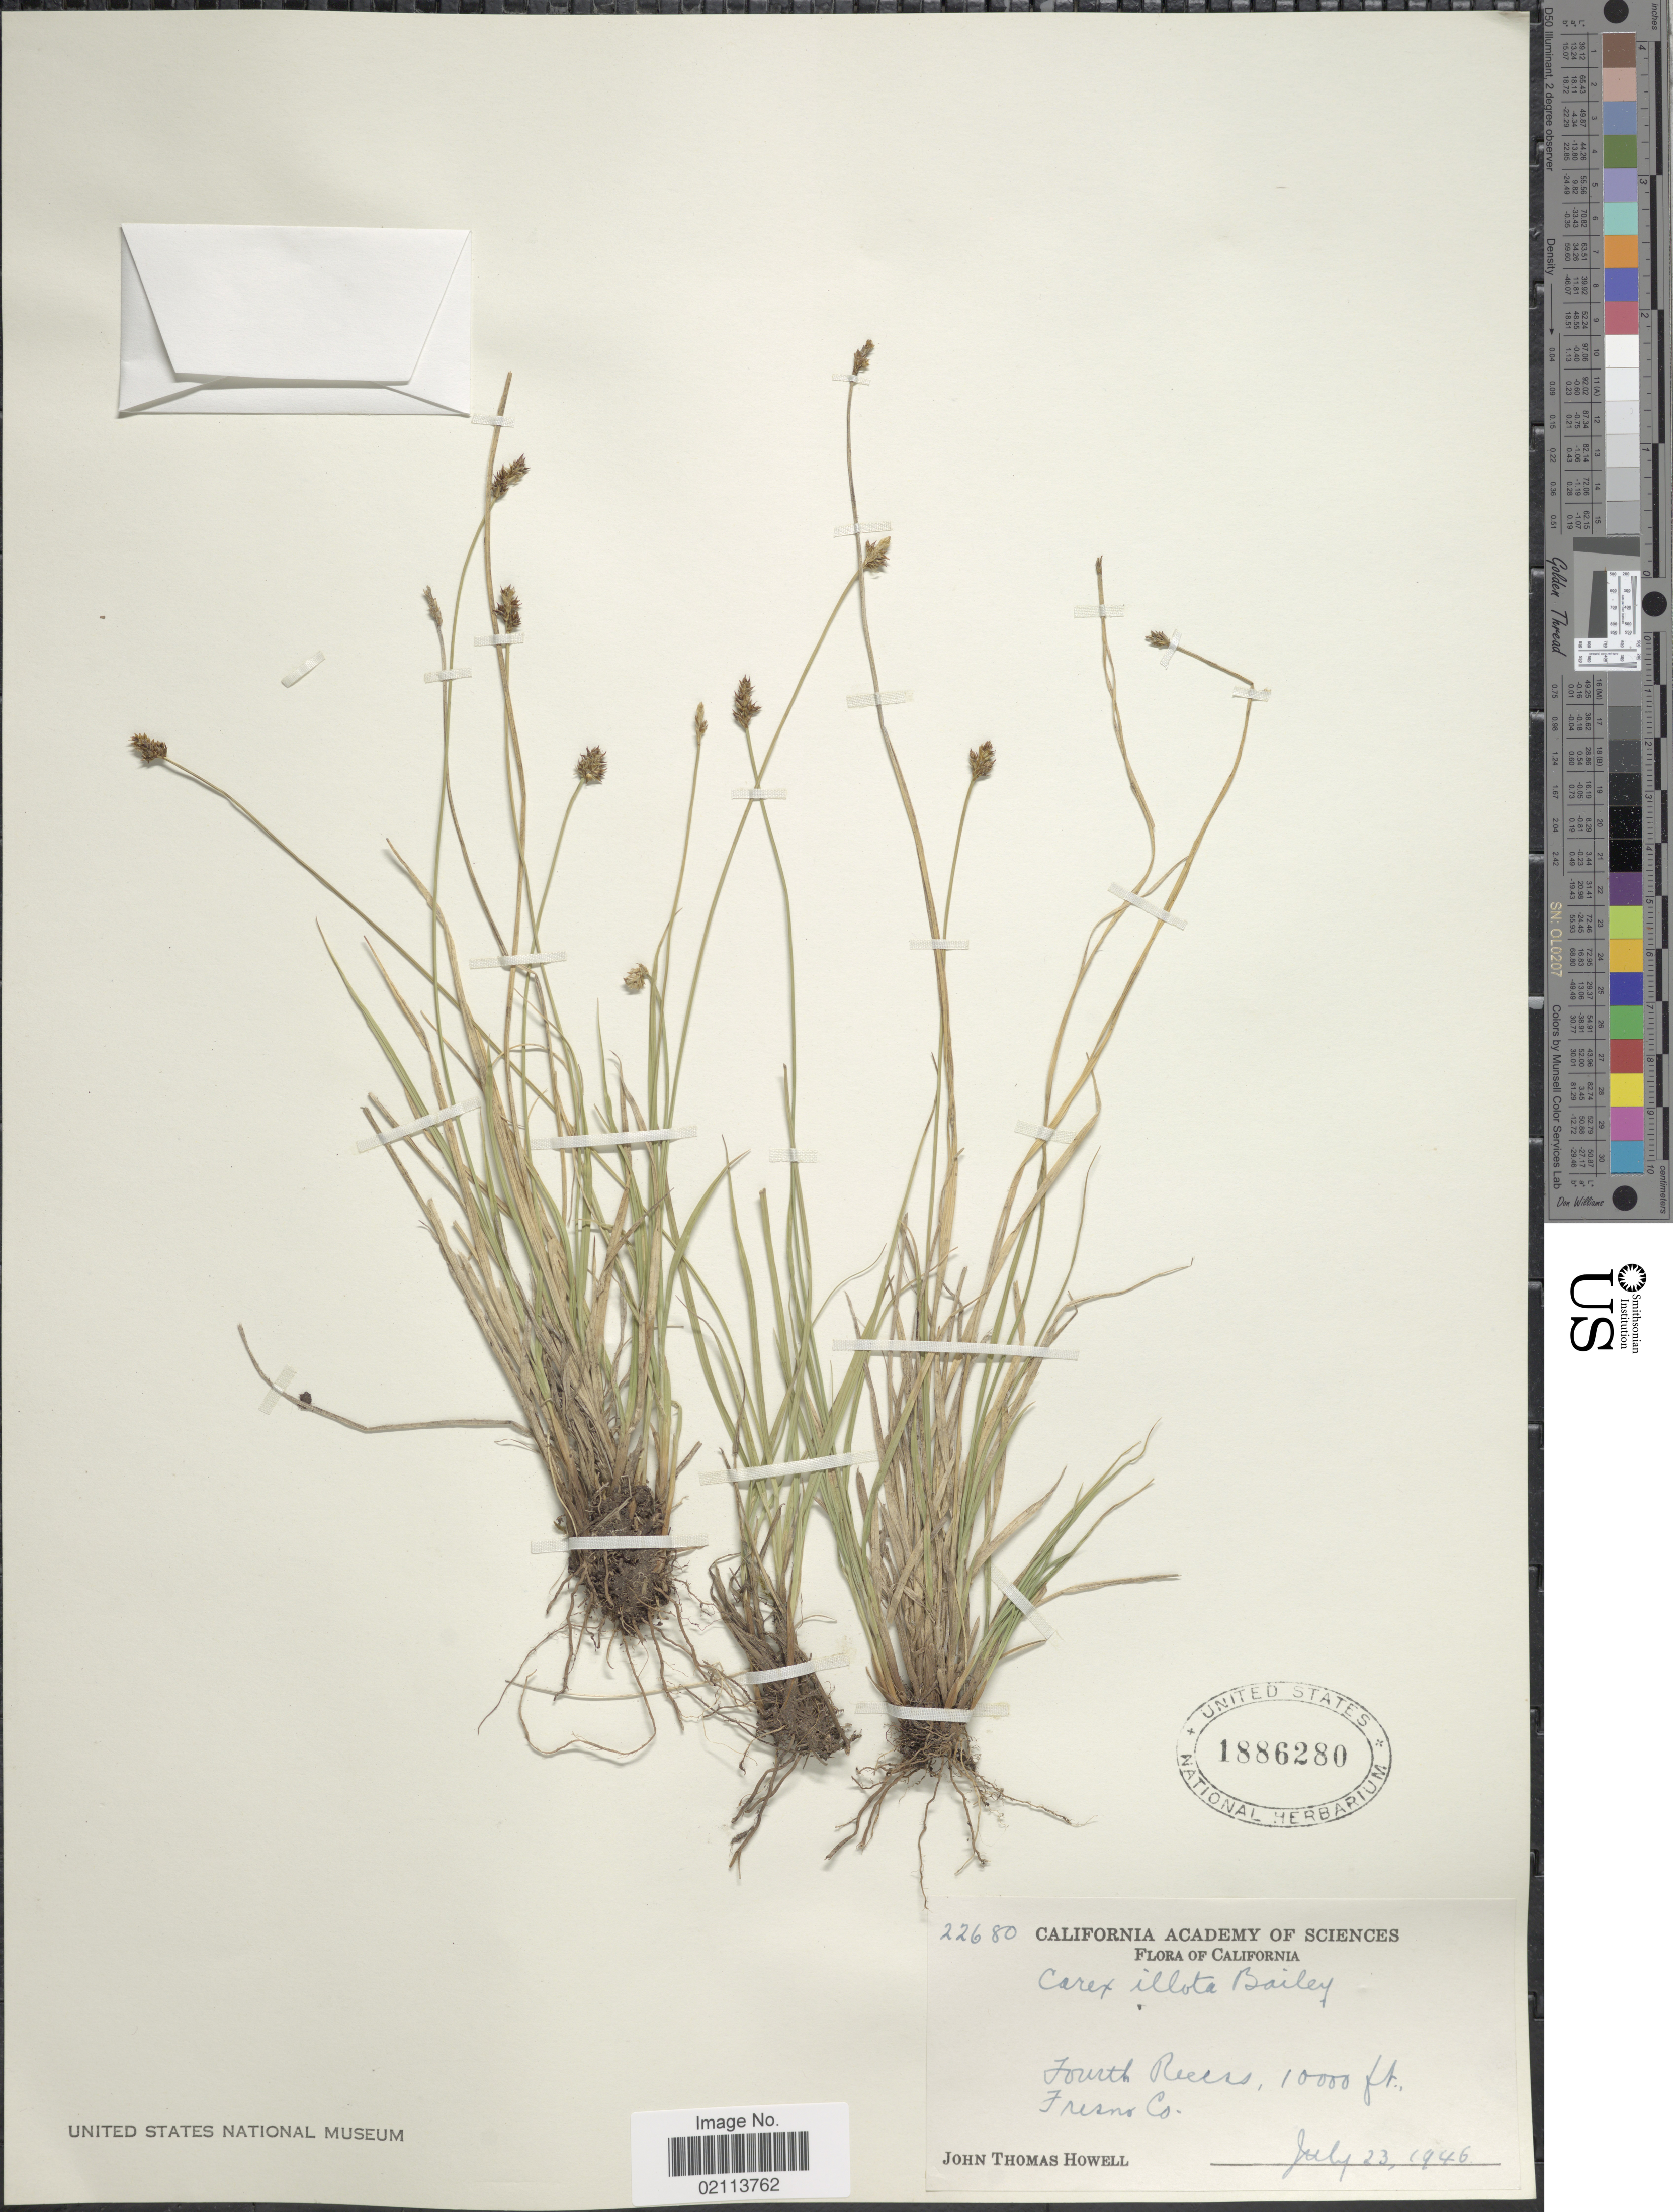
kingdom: Plantae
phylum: Tracheophyta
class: Liliopsida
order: Poales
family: Cyperaceae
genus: Carex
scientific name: Carex illota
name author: L.H. Bailey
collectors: J. T. Howell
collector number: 22680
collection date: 1946-07-23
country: United States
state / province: California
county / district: Fresno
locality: Fourth Rivers, Fresno Co.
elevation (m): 3048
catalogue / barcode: US 1886280